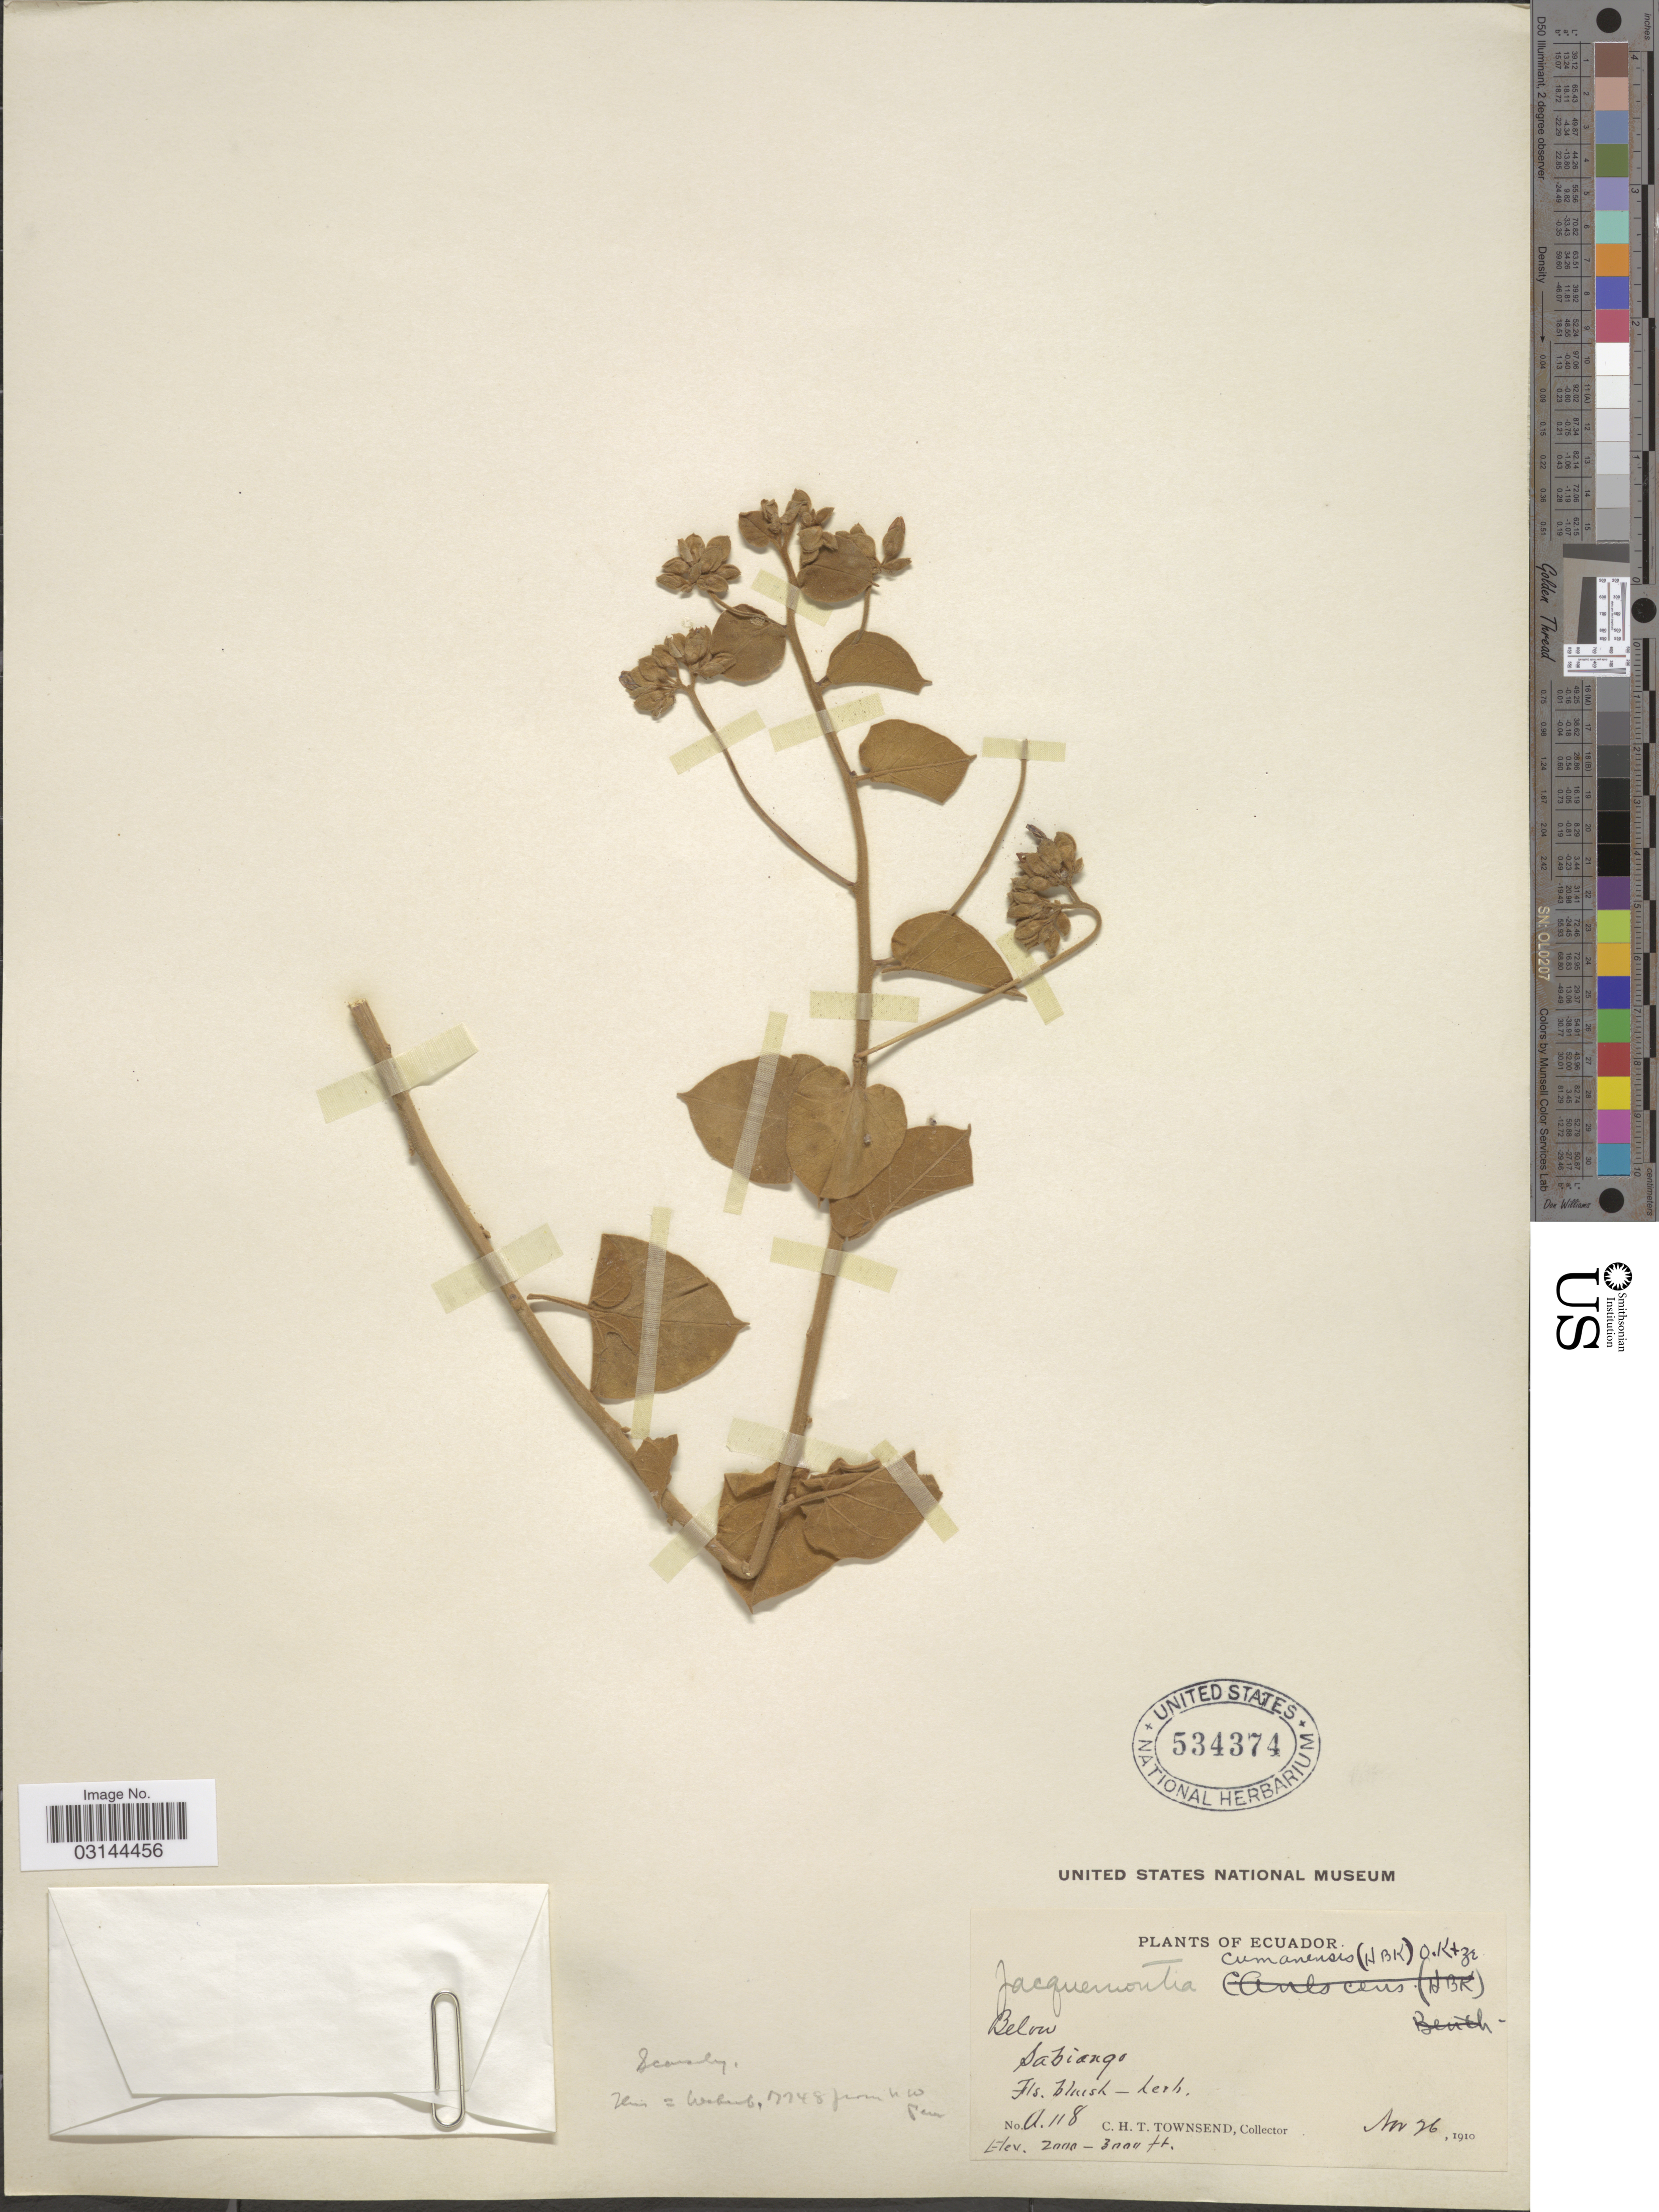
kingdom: Plantae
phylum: Tracheophyta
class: Magnoliopsida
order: Solanales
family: Convolvulaceae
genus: Jacquemontia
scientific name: Jacquemontia secunda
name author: Choisy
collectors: C. H. T. Townsend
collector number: A118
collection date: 1910-11-26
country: Ecuador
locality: Below Sabiango.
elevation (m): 610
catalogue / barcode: US 534374